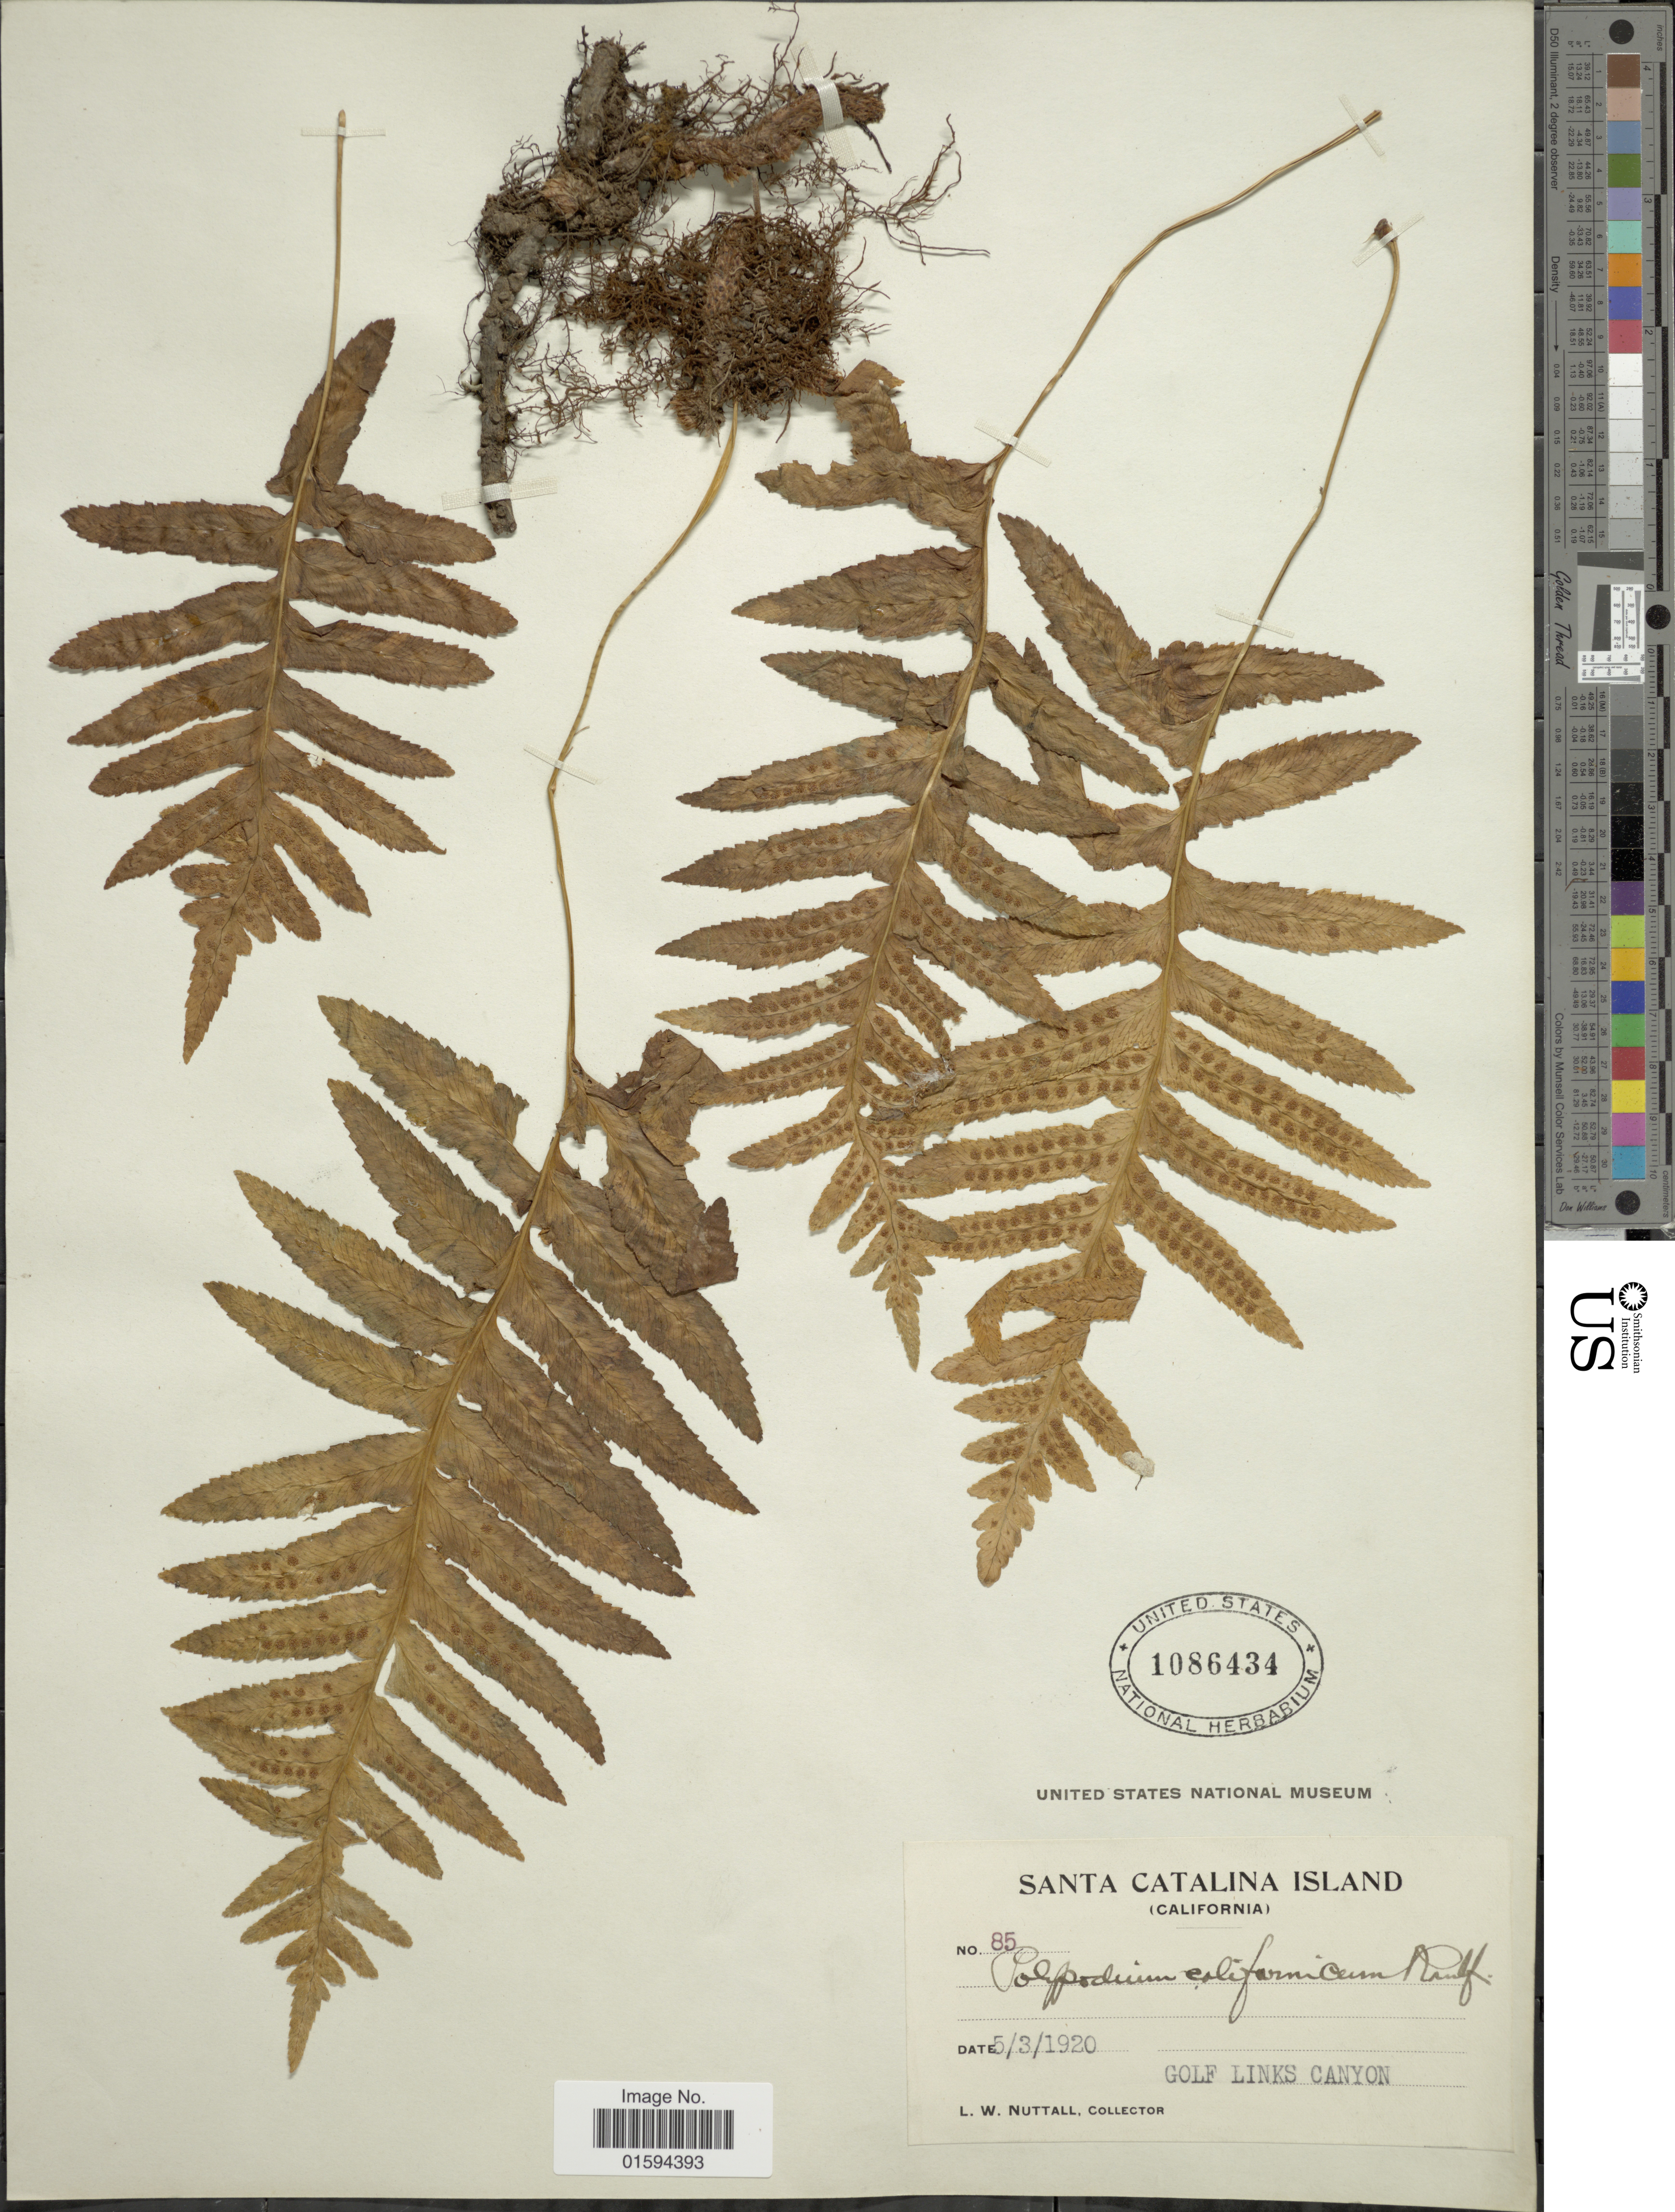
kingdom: Plantae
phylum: Tracheophyta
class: Polypodiopsida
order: Polypodiales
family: Polypodiaceae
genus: Polypodium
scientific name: Polypodium californicum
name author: Kaulf.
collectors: L. W. Nuttall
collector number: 85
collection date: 1920-05-03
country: United States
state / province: California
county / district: Los Angeles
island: Santa Catalina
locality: Santa Catalina Island, Golf Links Canyon.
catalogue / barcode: US 1086434